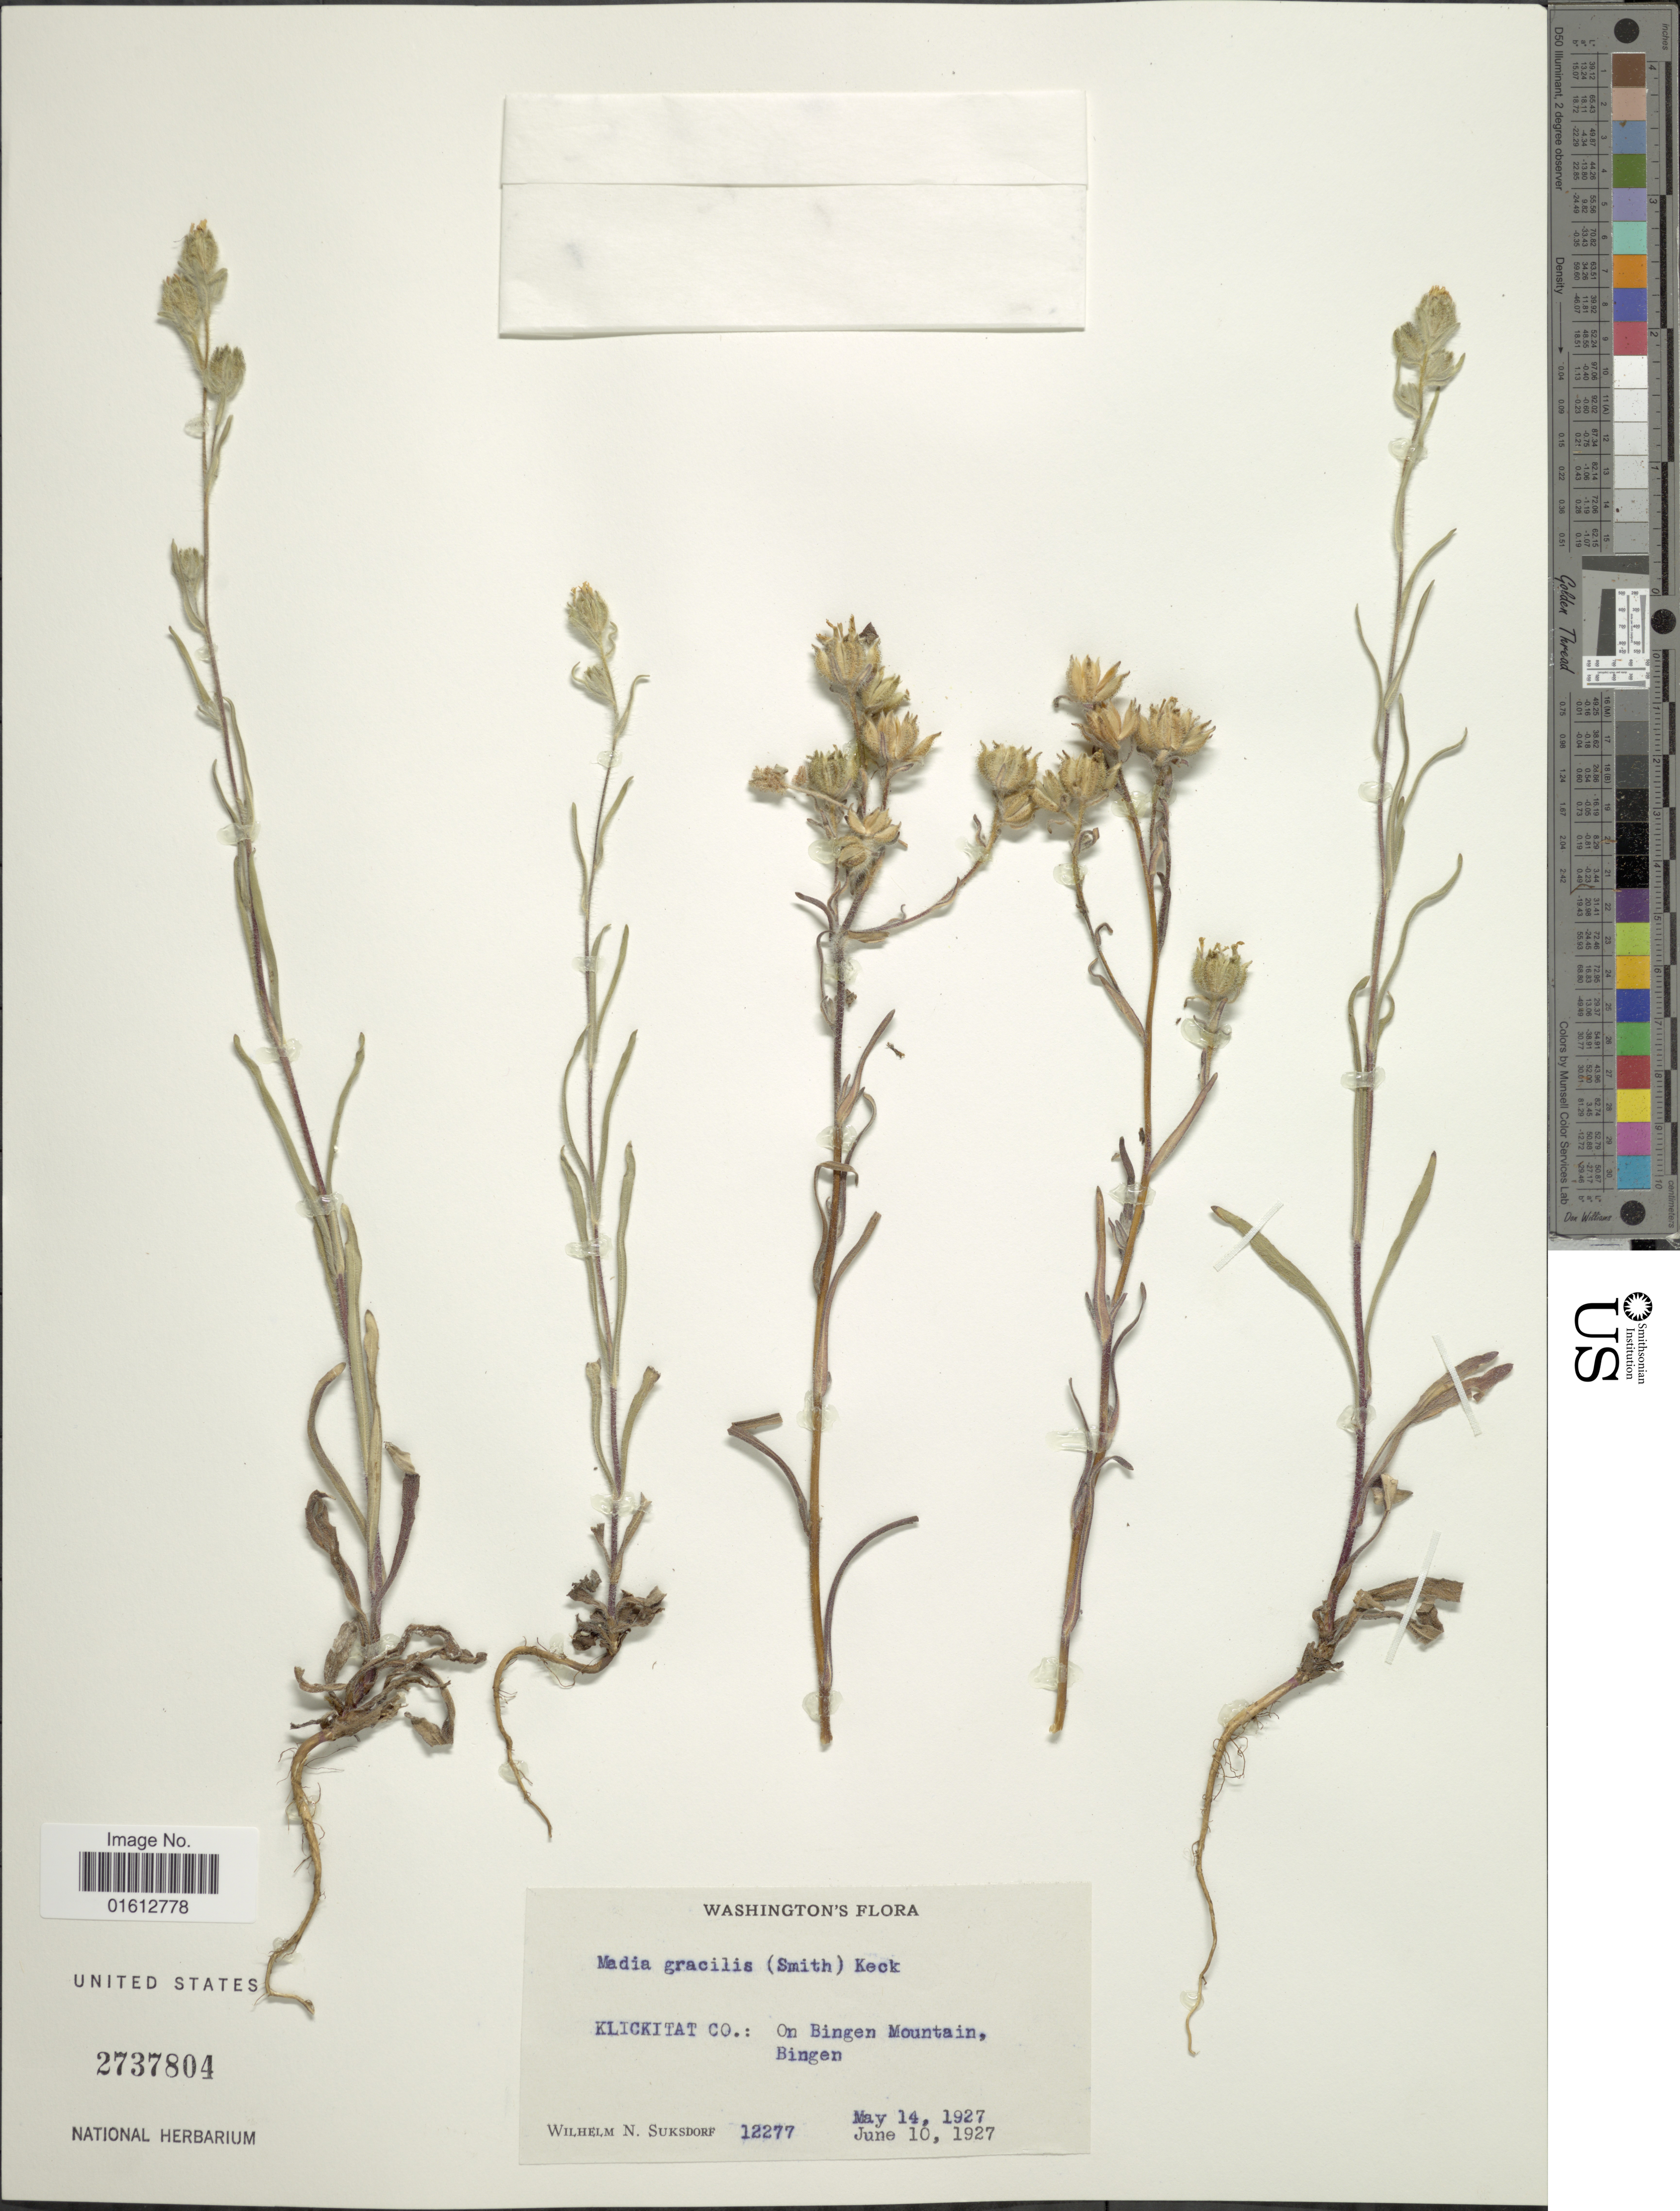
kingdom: Plantae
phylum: Tracheophyta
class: Magnoliopsida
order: Asterales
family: Asteraceae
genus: Madia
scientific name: Madia gracilis subsp. gracilis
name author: (Sm.) D.D. Keck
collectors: W. N. Suksdorf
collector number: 12277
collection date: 1927-05-14/1927-06-10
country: United States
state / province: Washington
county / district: Klickitat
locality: Washington, Klickitat Co.: On Bingen Mountain, Bingen.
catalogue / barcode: US 2737804